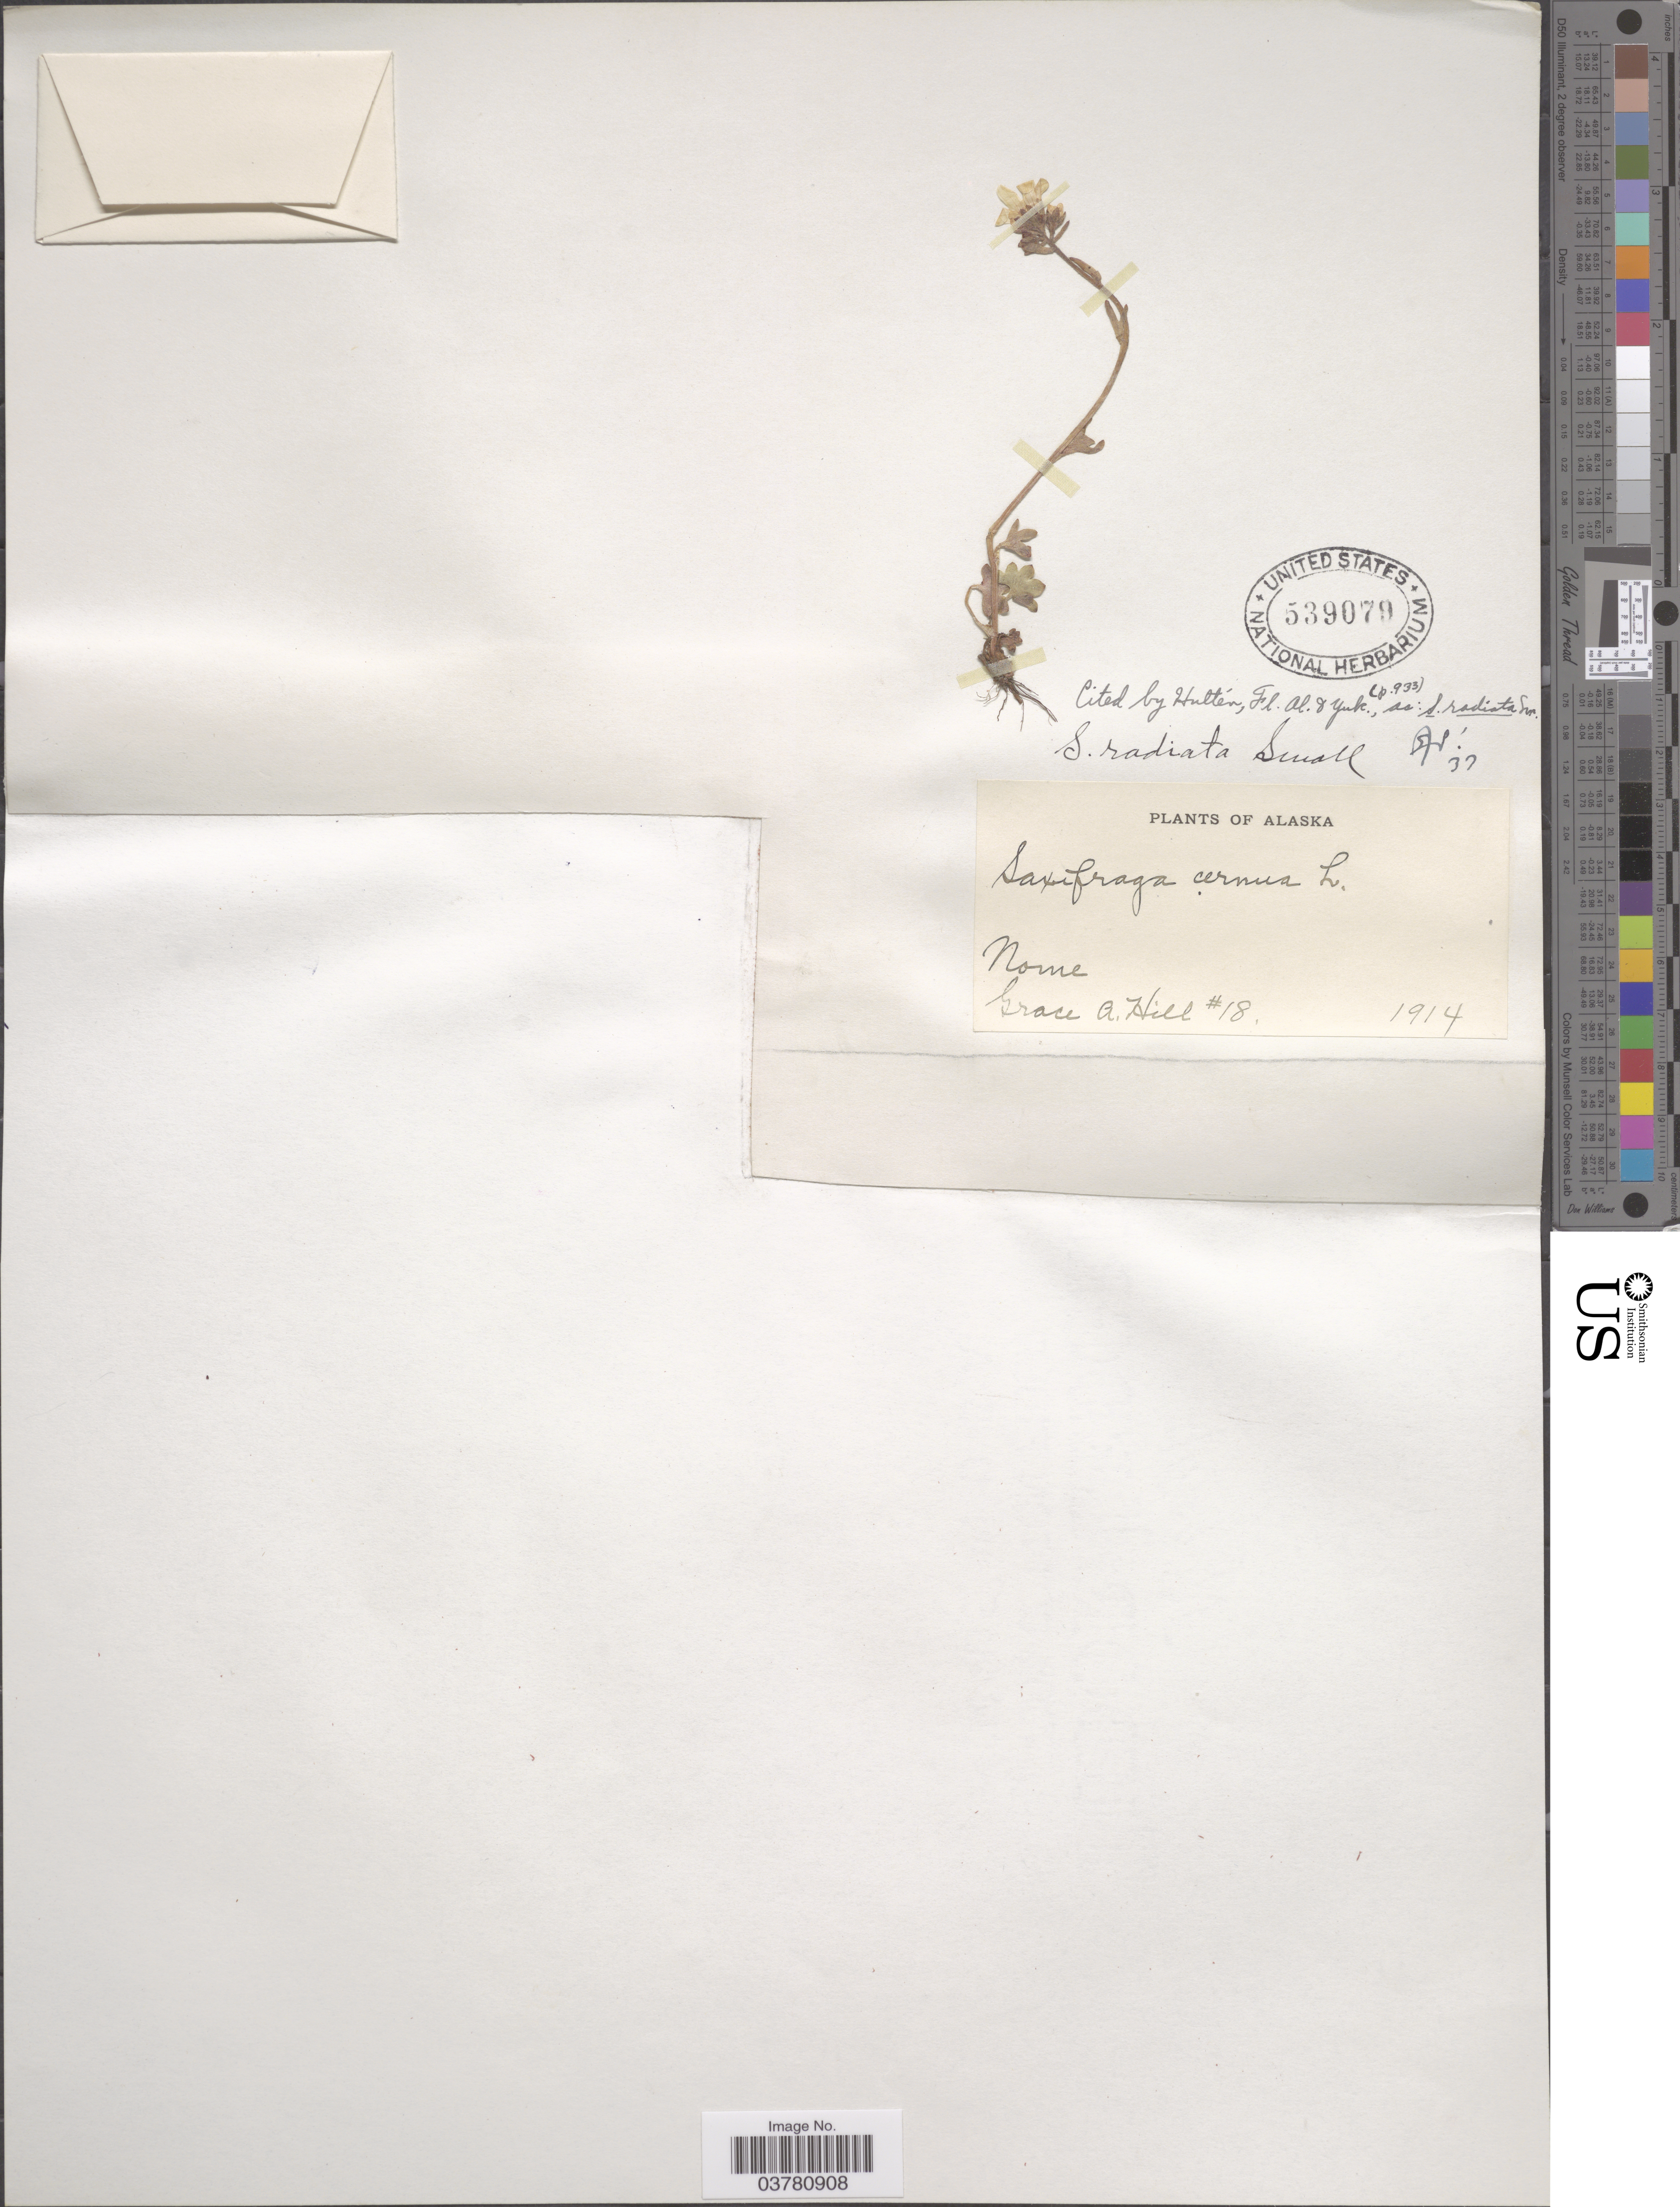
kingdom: Plantae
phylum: Tracheophyta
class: Magnoliopsida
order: Saxifragales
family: Saxifragaceae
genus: Saxifraga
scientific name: Saxifraga sibirica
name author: L.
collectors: G. A. Hill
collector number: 18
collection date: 1914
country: United States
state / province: Alaska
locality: Nome.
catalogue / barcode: US 539079